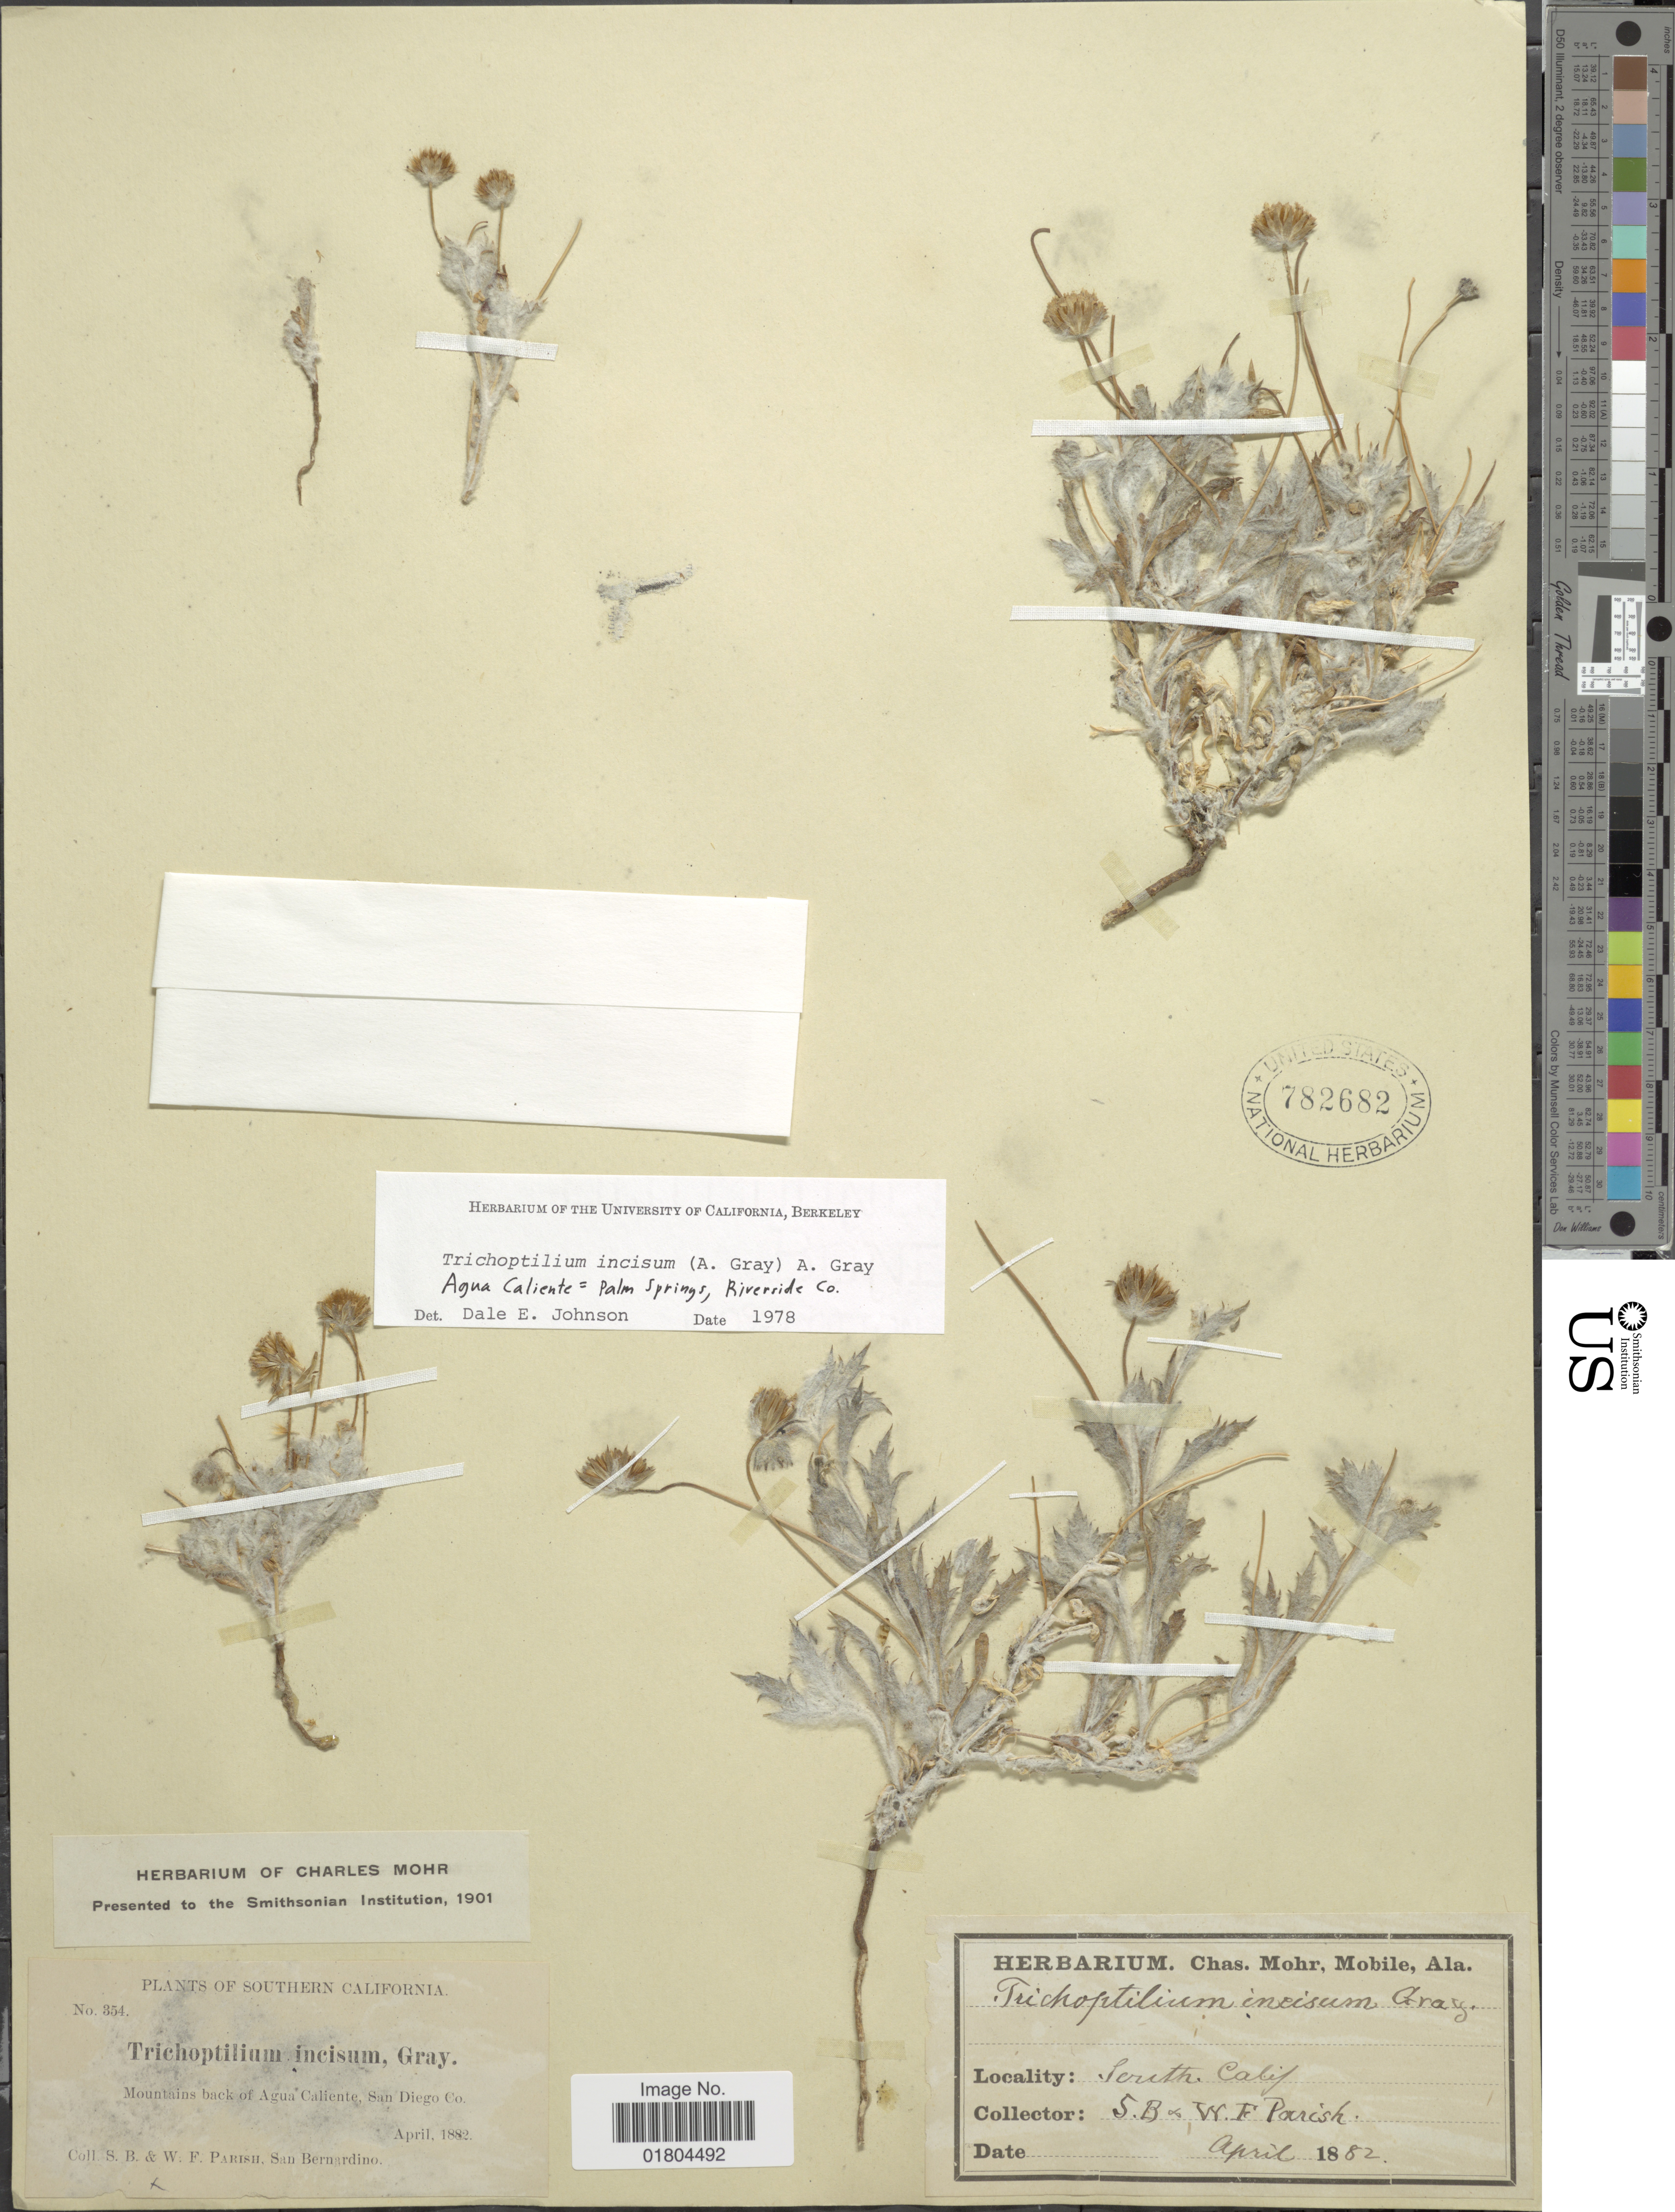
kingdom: Plantae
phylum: Tracheophyta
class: Magnoliopsida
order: Asterales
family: Asteraceae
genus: Trichoptilium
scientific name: Trichoptilium incisum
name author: (A. Gray) A. Gray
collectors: S. B. Parish & W. F. Parish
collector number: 354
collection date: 1882-04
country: United States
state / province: California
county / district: San Diego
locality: Southern California, Mountains back of Agua Caliente, San Diego Co.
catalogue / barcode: US 782682